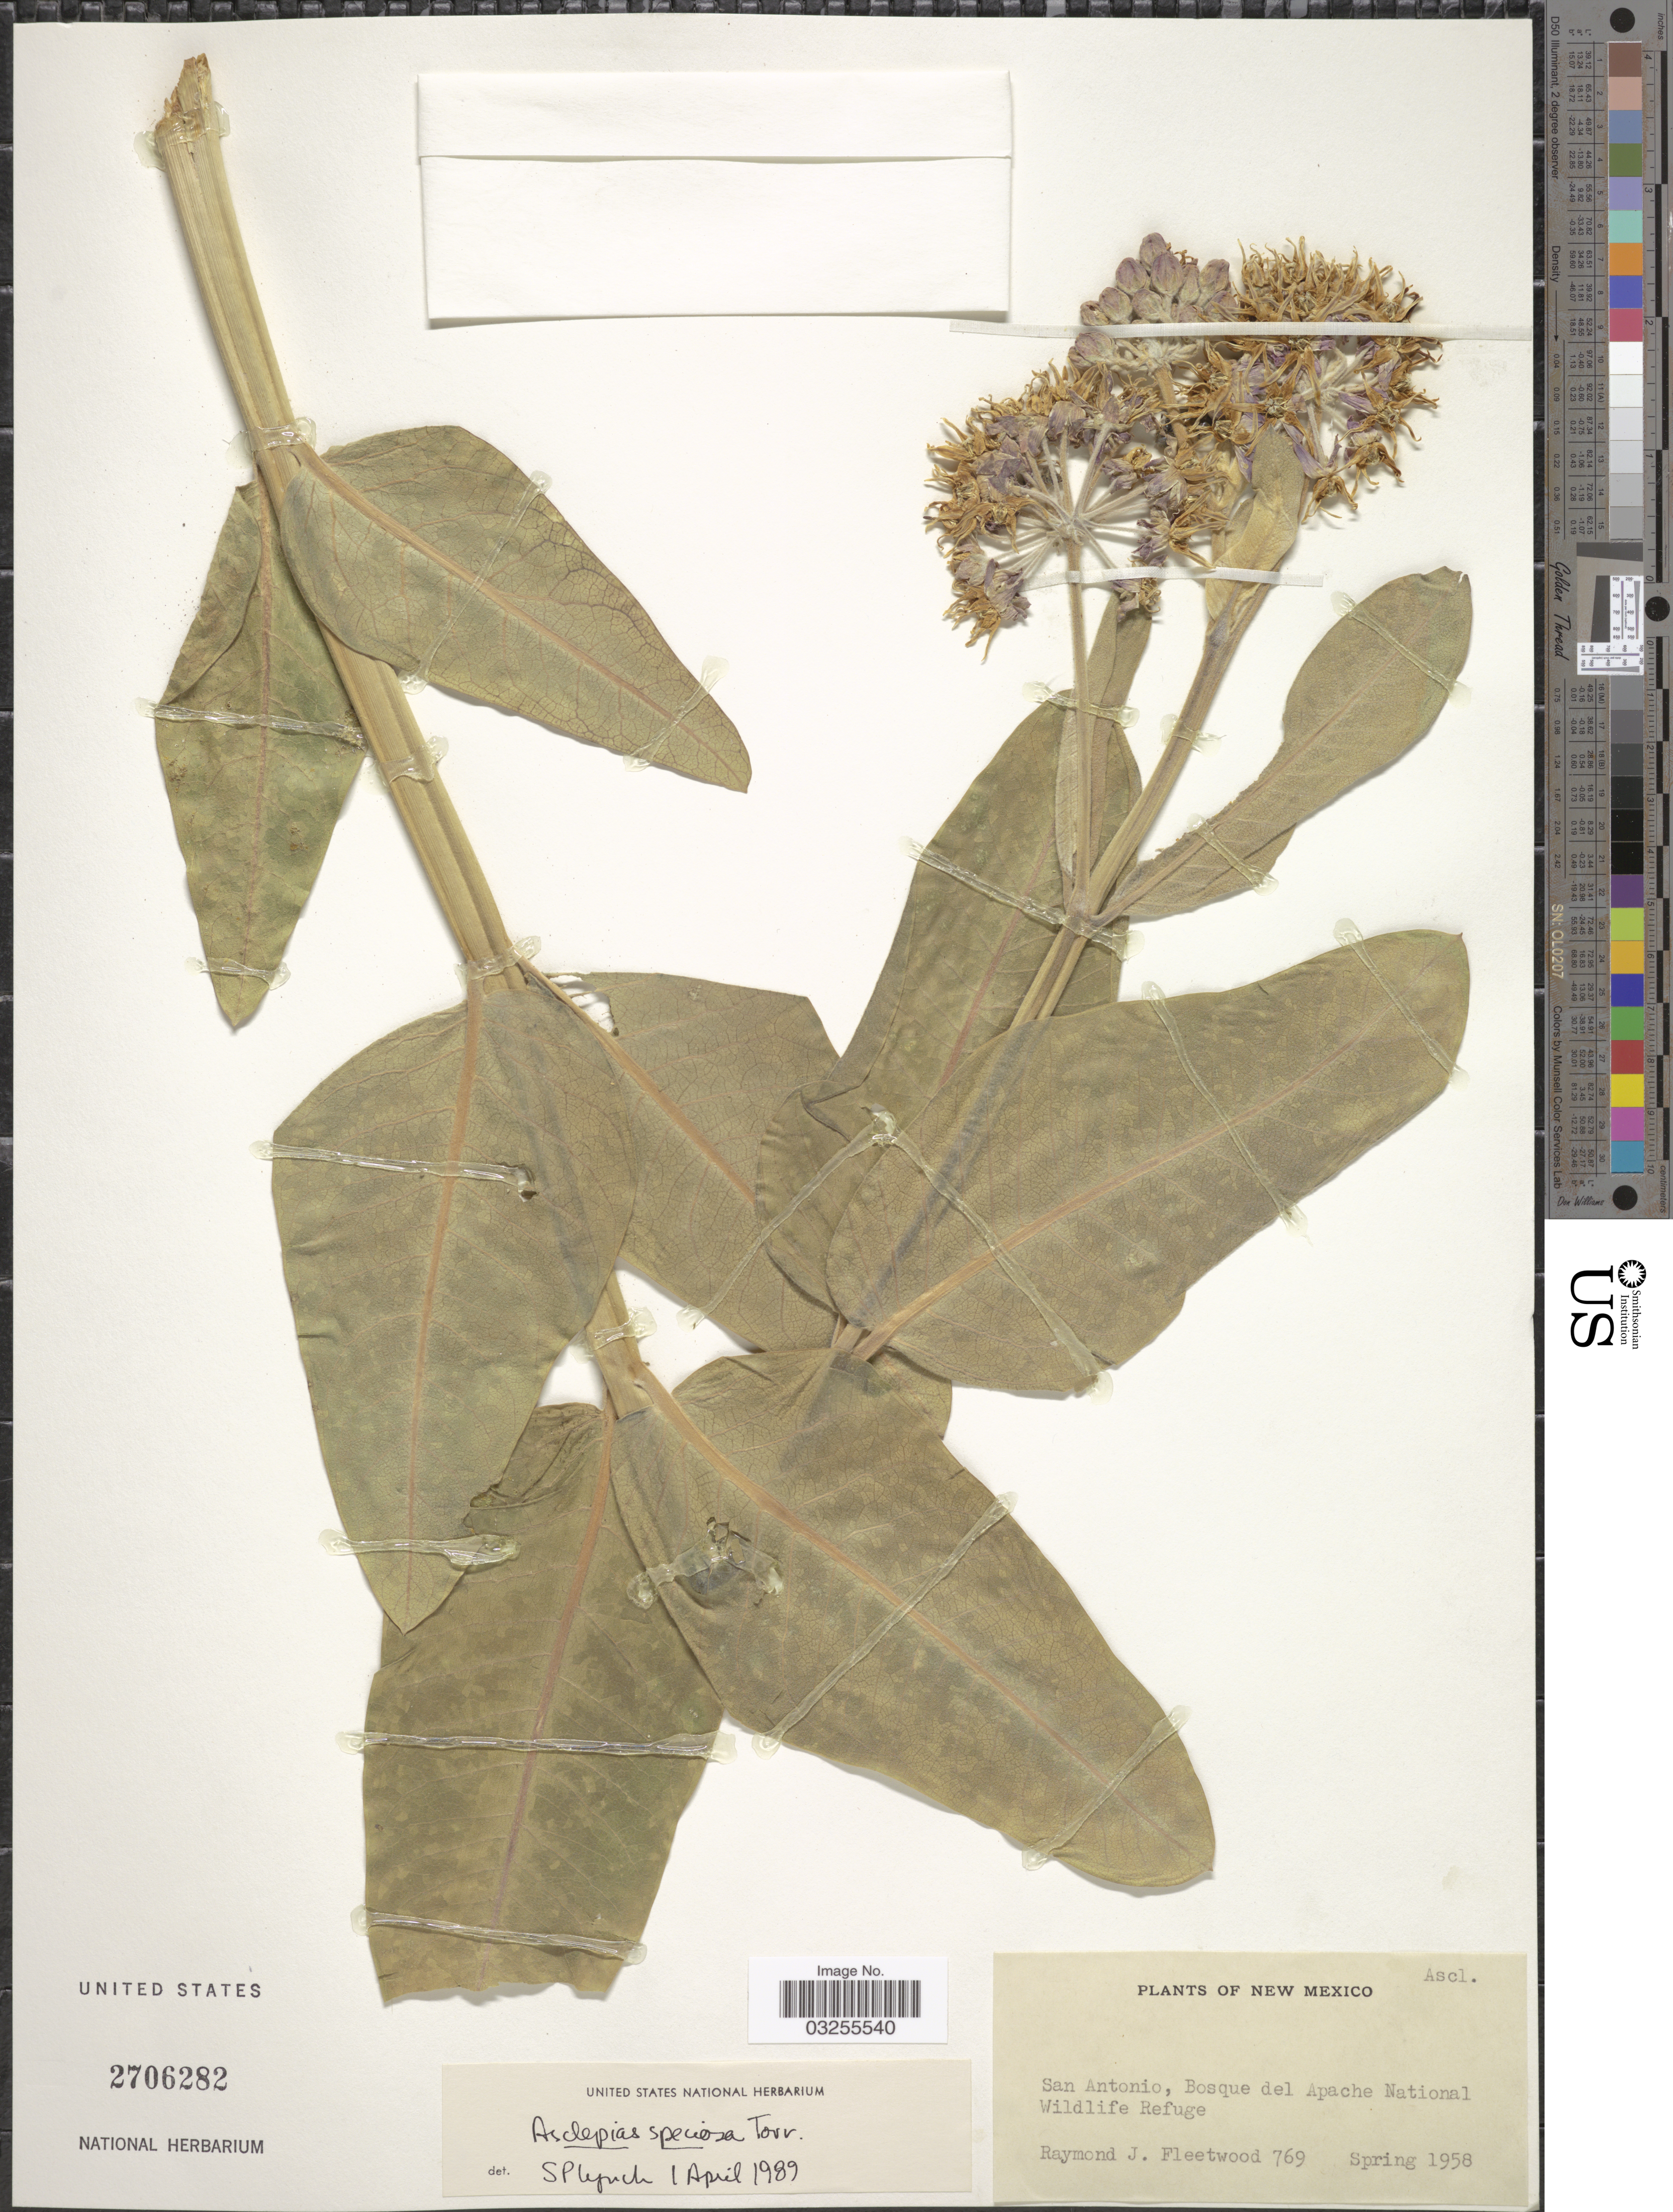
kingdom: Plantae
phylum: Tracheophyta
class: Magnoliopsida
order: Gentianales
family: Apocynaceae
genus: Asclepias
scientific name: Asclepias speciosa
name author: Torr.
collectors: R. J. Fleetwood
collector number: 769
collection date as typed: Spring 1958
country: United States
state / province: New Mexico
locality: San Antonio, Bosque del Apache National Wildlife Refuge.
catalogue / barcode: US 2706282